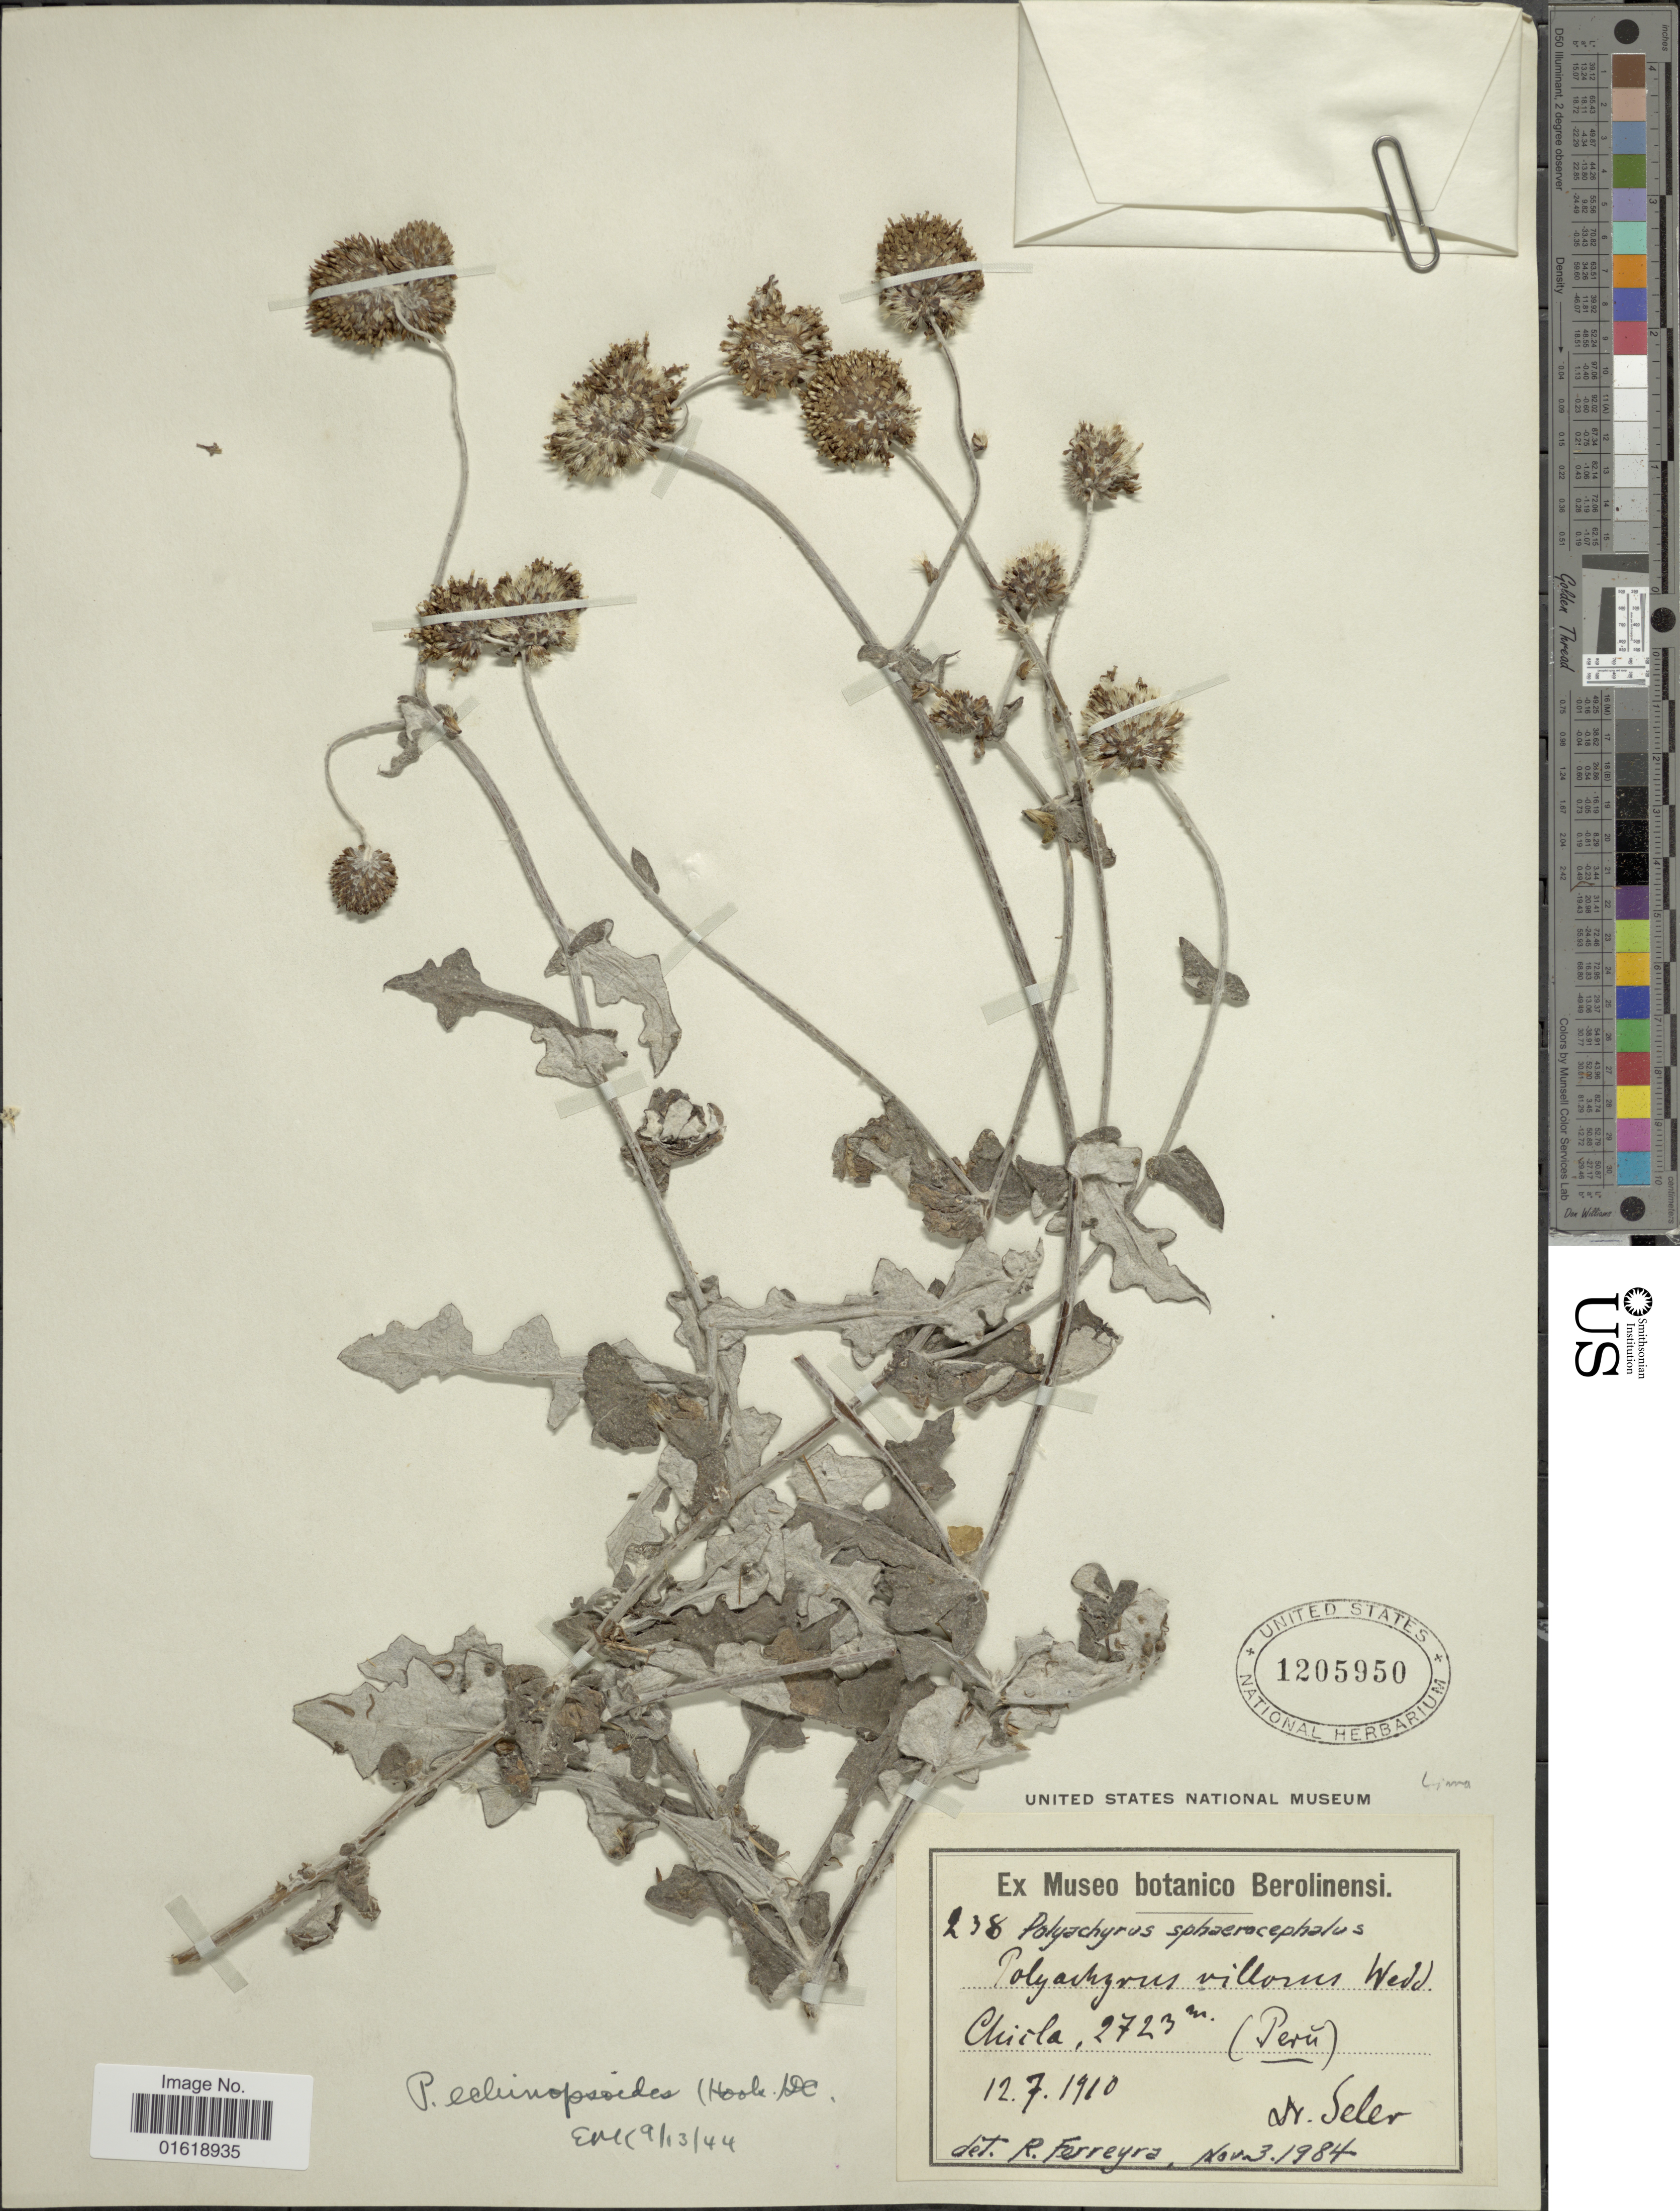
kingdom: Plantae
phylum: Tracheophyta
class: Magnoliopsida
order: Asterales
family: Asteraceae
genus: Polyachyrus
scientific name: Polyachyrus sphaerocephalus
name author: D. Don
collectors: C. Seler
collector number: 238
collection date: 1910-07-12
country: Peru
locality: Chicla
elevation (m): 2723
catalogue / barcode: US 1205950